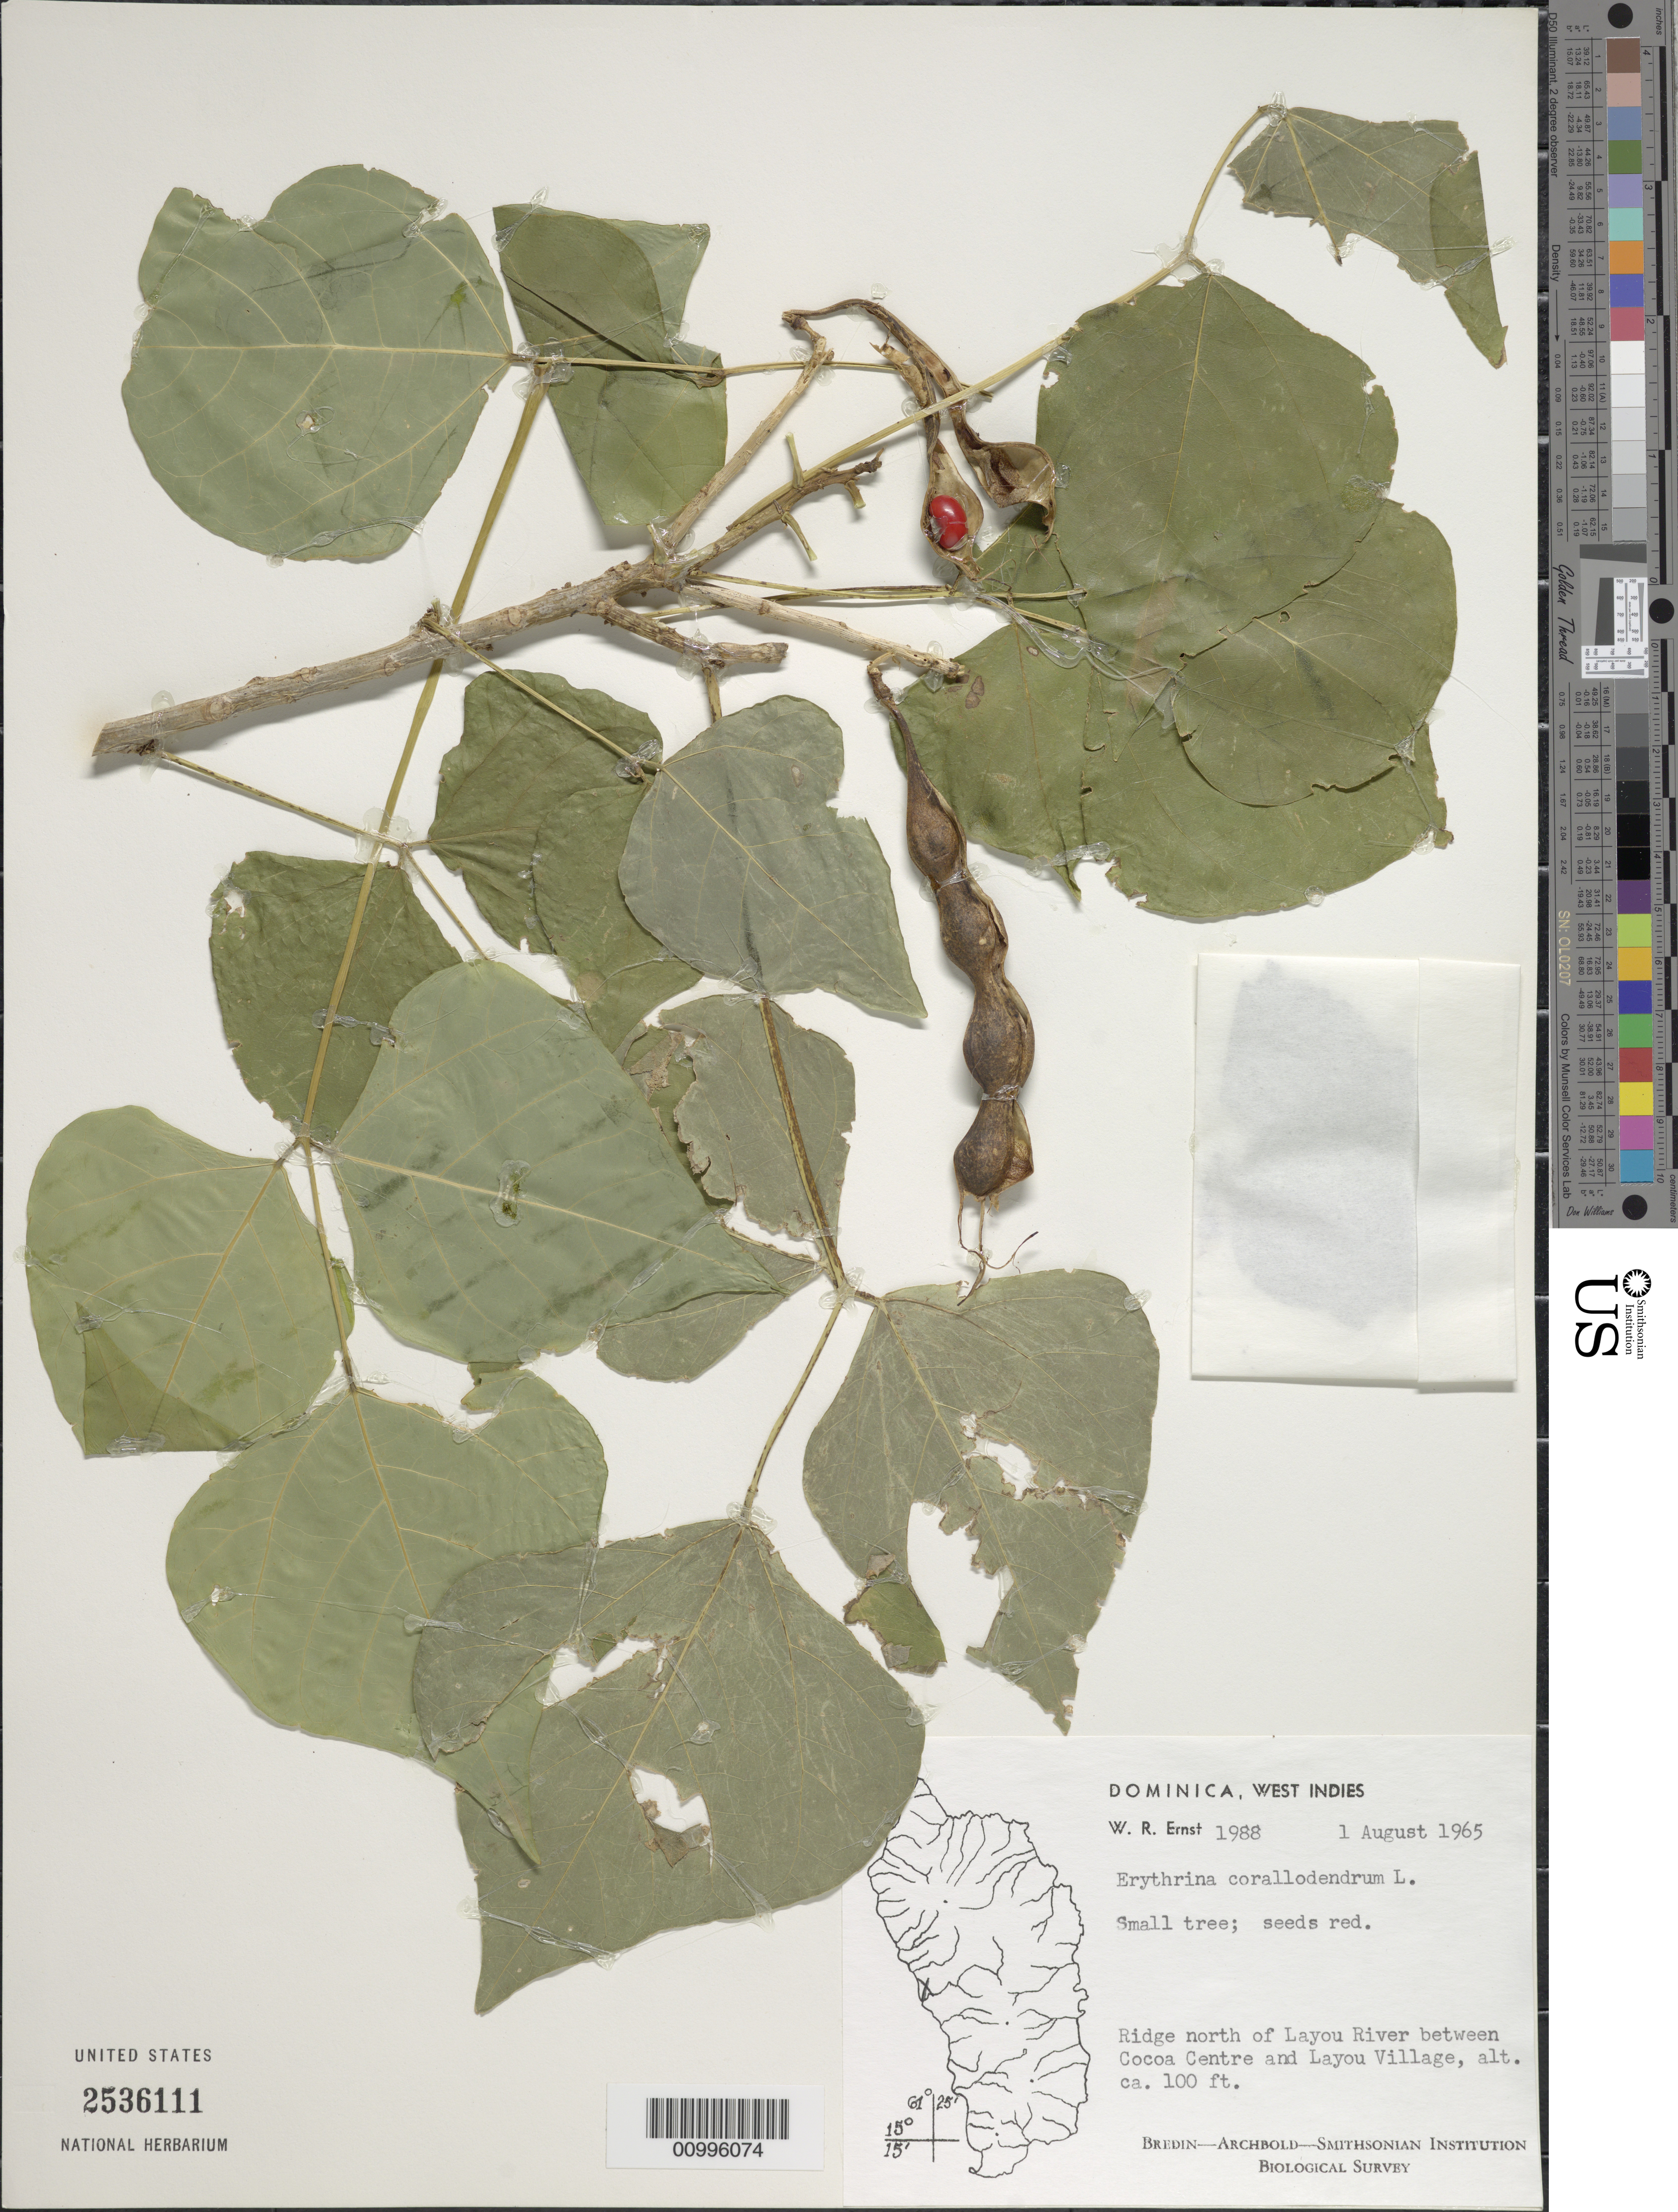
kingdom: Plantae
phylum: Tracheophyta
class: Magnoliopsida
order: Fabales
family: Fabaceae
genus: Erythrina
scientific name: Erythrina corallodendron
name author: L.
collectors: W. R. Ernst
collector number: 1988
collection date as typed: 01 Aug 1965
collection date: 1965-08-01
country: Dominica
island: Dominica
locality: Ridge N of Layou River between Cocoa Center and Layou Village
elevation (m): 30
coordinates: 0 N, 0 E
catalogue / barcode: US 2536111